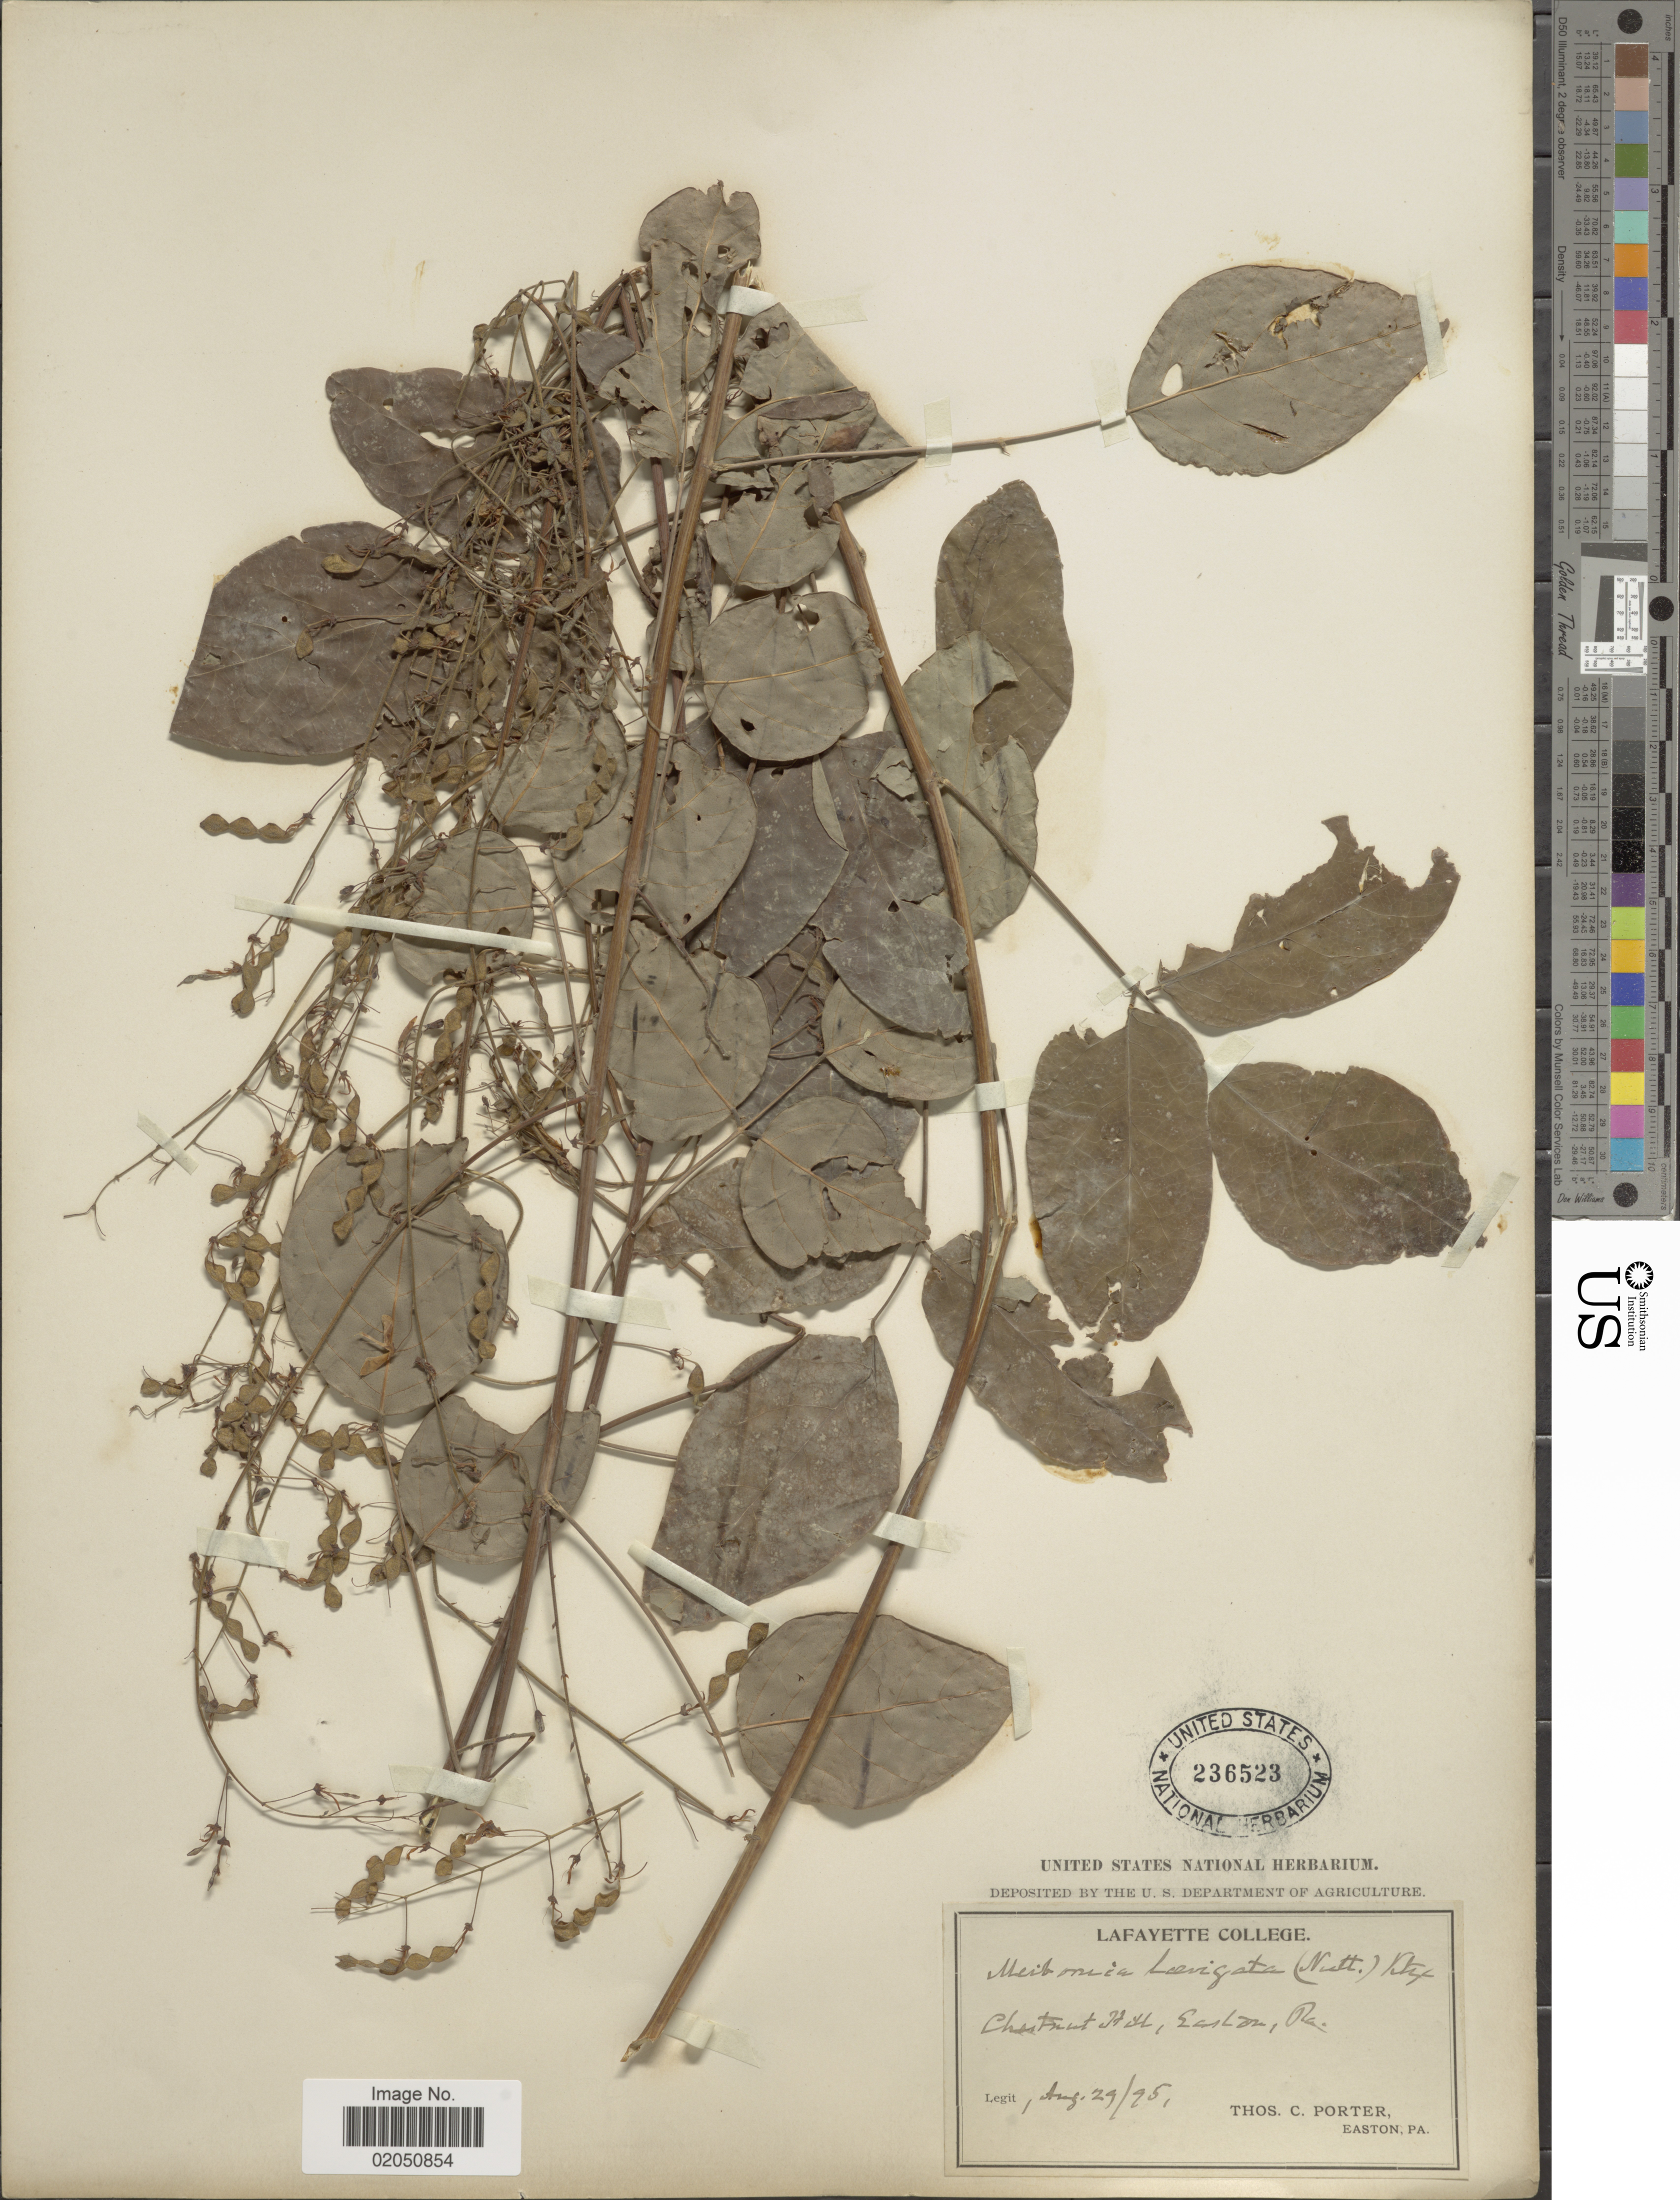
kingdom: Plantae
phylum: Tracheophyta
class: Magnoliopsida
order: Fabales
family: Fabaceae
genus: Desmodium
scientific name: Desmodium laevigatum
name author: (Nutt.) DC.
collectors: T. Porter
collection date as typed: Transcribed d/m/y: 29/8/95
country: United States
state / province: Pennsylvania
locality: Lafayette College, Chestnut Hill, Easton Pa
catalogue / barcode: US 236523